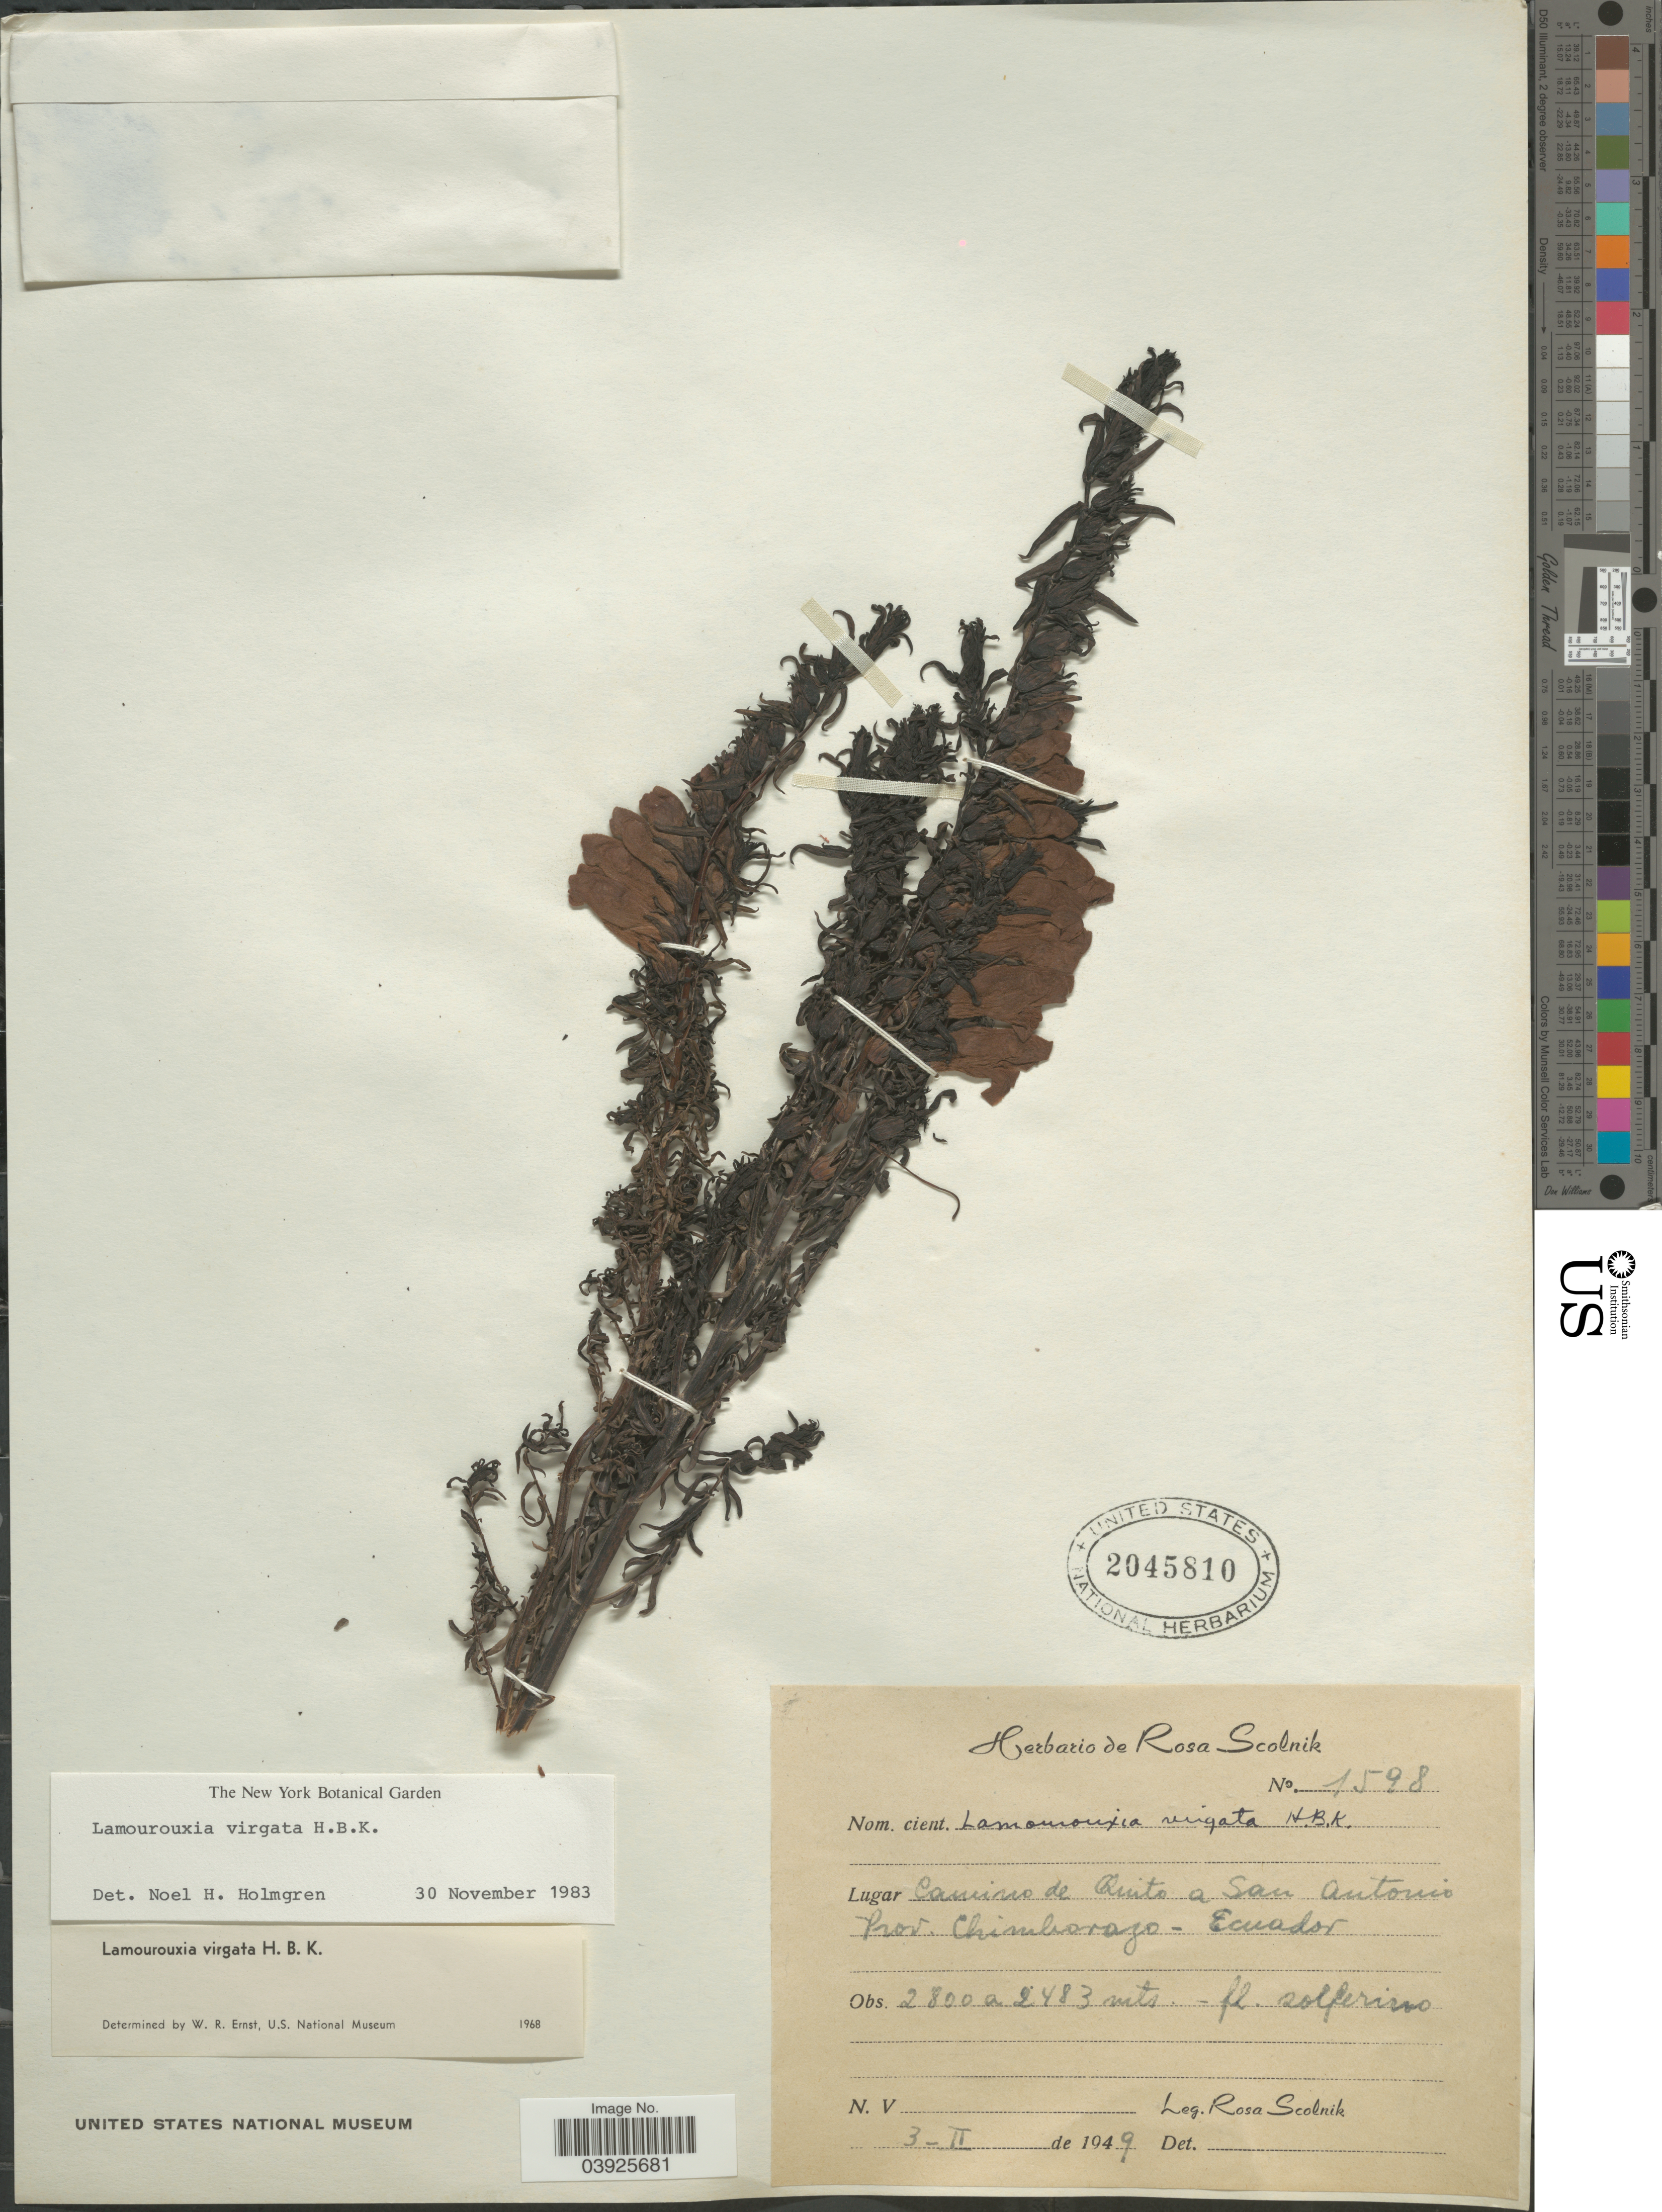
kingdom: Plantae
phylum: Tracheophyta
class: Magnoliopsida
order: Lamiales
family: Orobanchaceae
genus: Lamourouxia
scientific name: Lamourouxia virgata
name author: Kunth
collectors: R. Scolnik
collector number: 1598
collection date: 1949-02-03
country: Ecuador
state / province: Chimborazo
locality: Camino de Quito a San Antonio.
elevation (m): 2483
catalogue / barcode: US 2045810